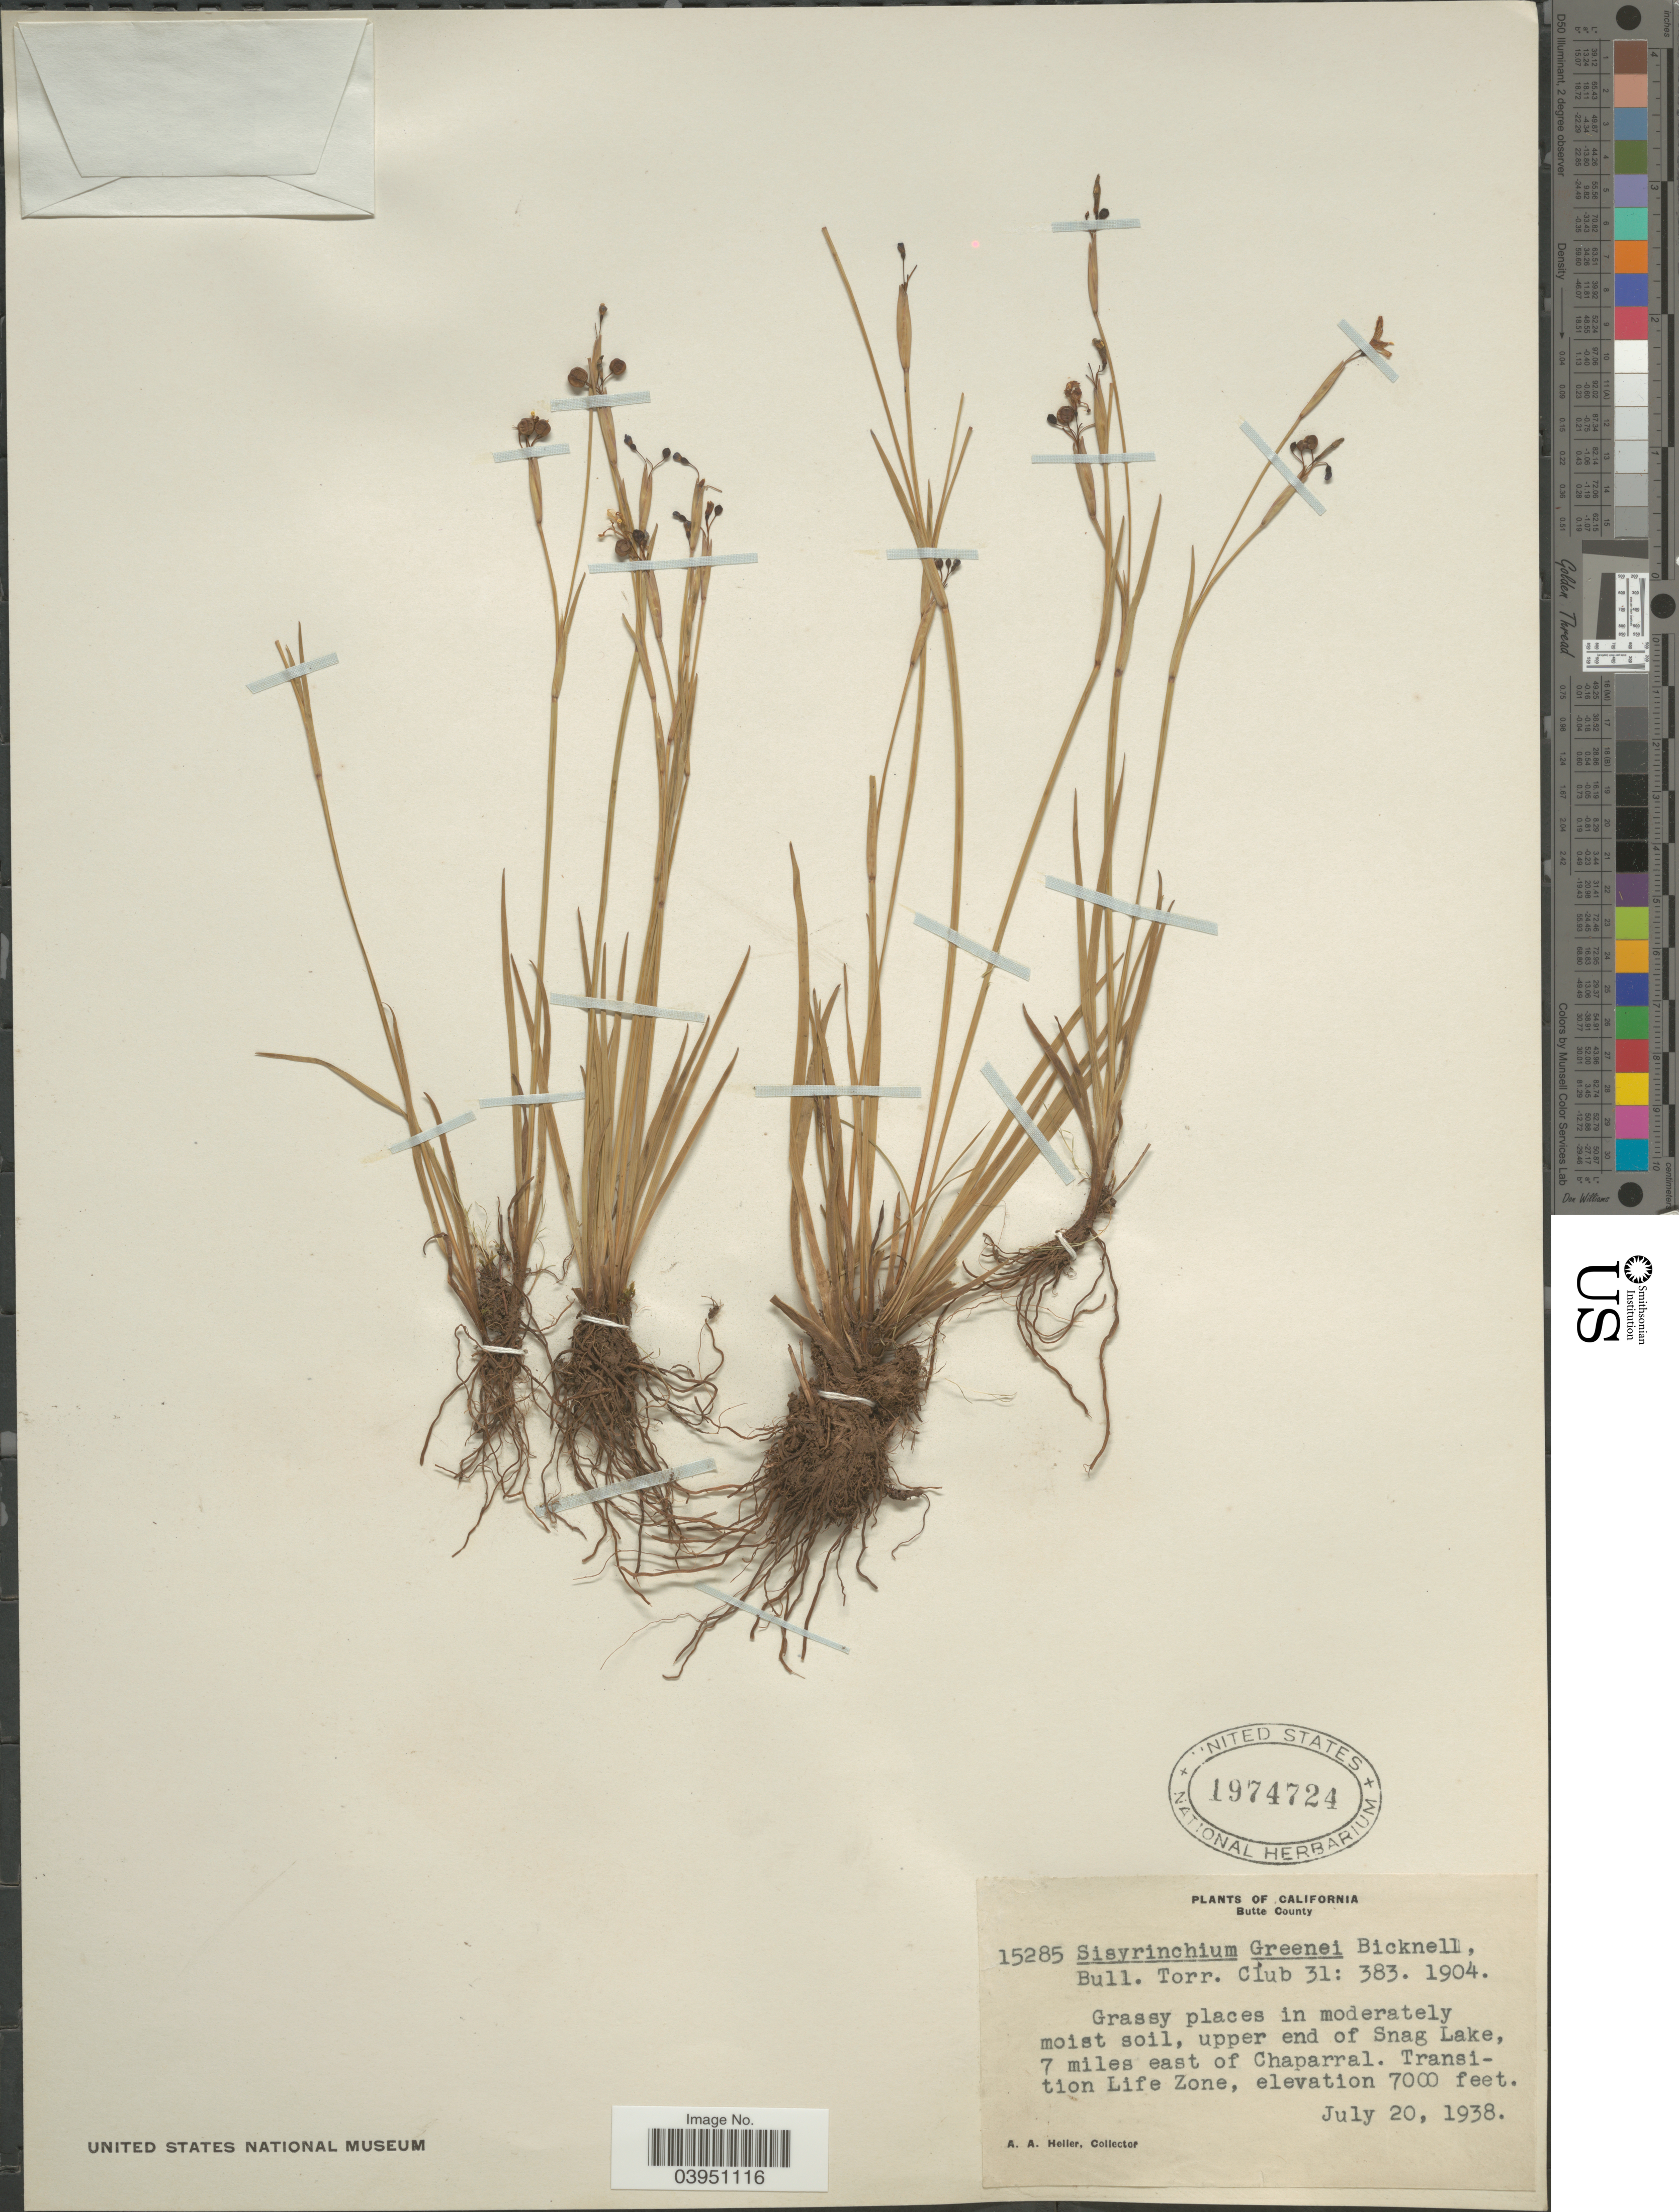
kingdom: Plantae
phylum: Tracheophyta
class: Liliopsida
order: Asparagales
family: Iridaceae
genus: Sisyrinchium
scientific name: Sisyrinchium greenei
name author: E.P. Bicknell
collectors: A. A. Heller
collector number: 15285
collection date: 1938-07-20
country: United States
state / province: California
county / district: Butte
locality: Butte County. Grassy places in moderately moist soil, upper end of Snag Lake, 7 miles east of Chaparral. Transition Life Zone.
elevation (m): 2134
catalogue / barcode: US 1974724